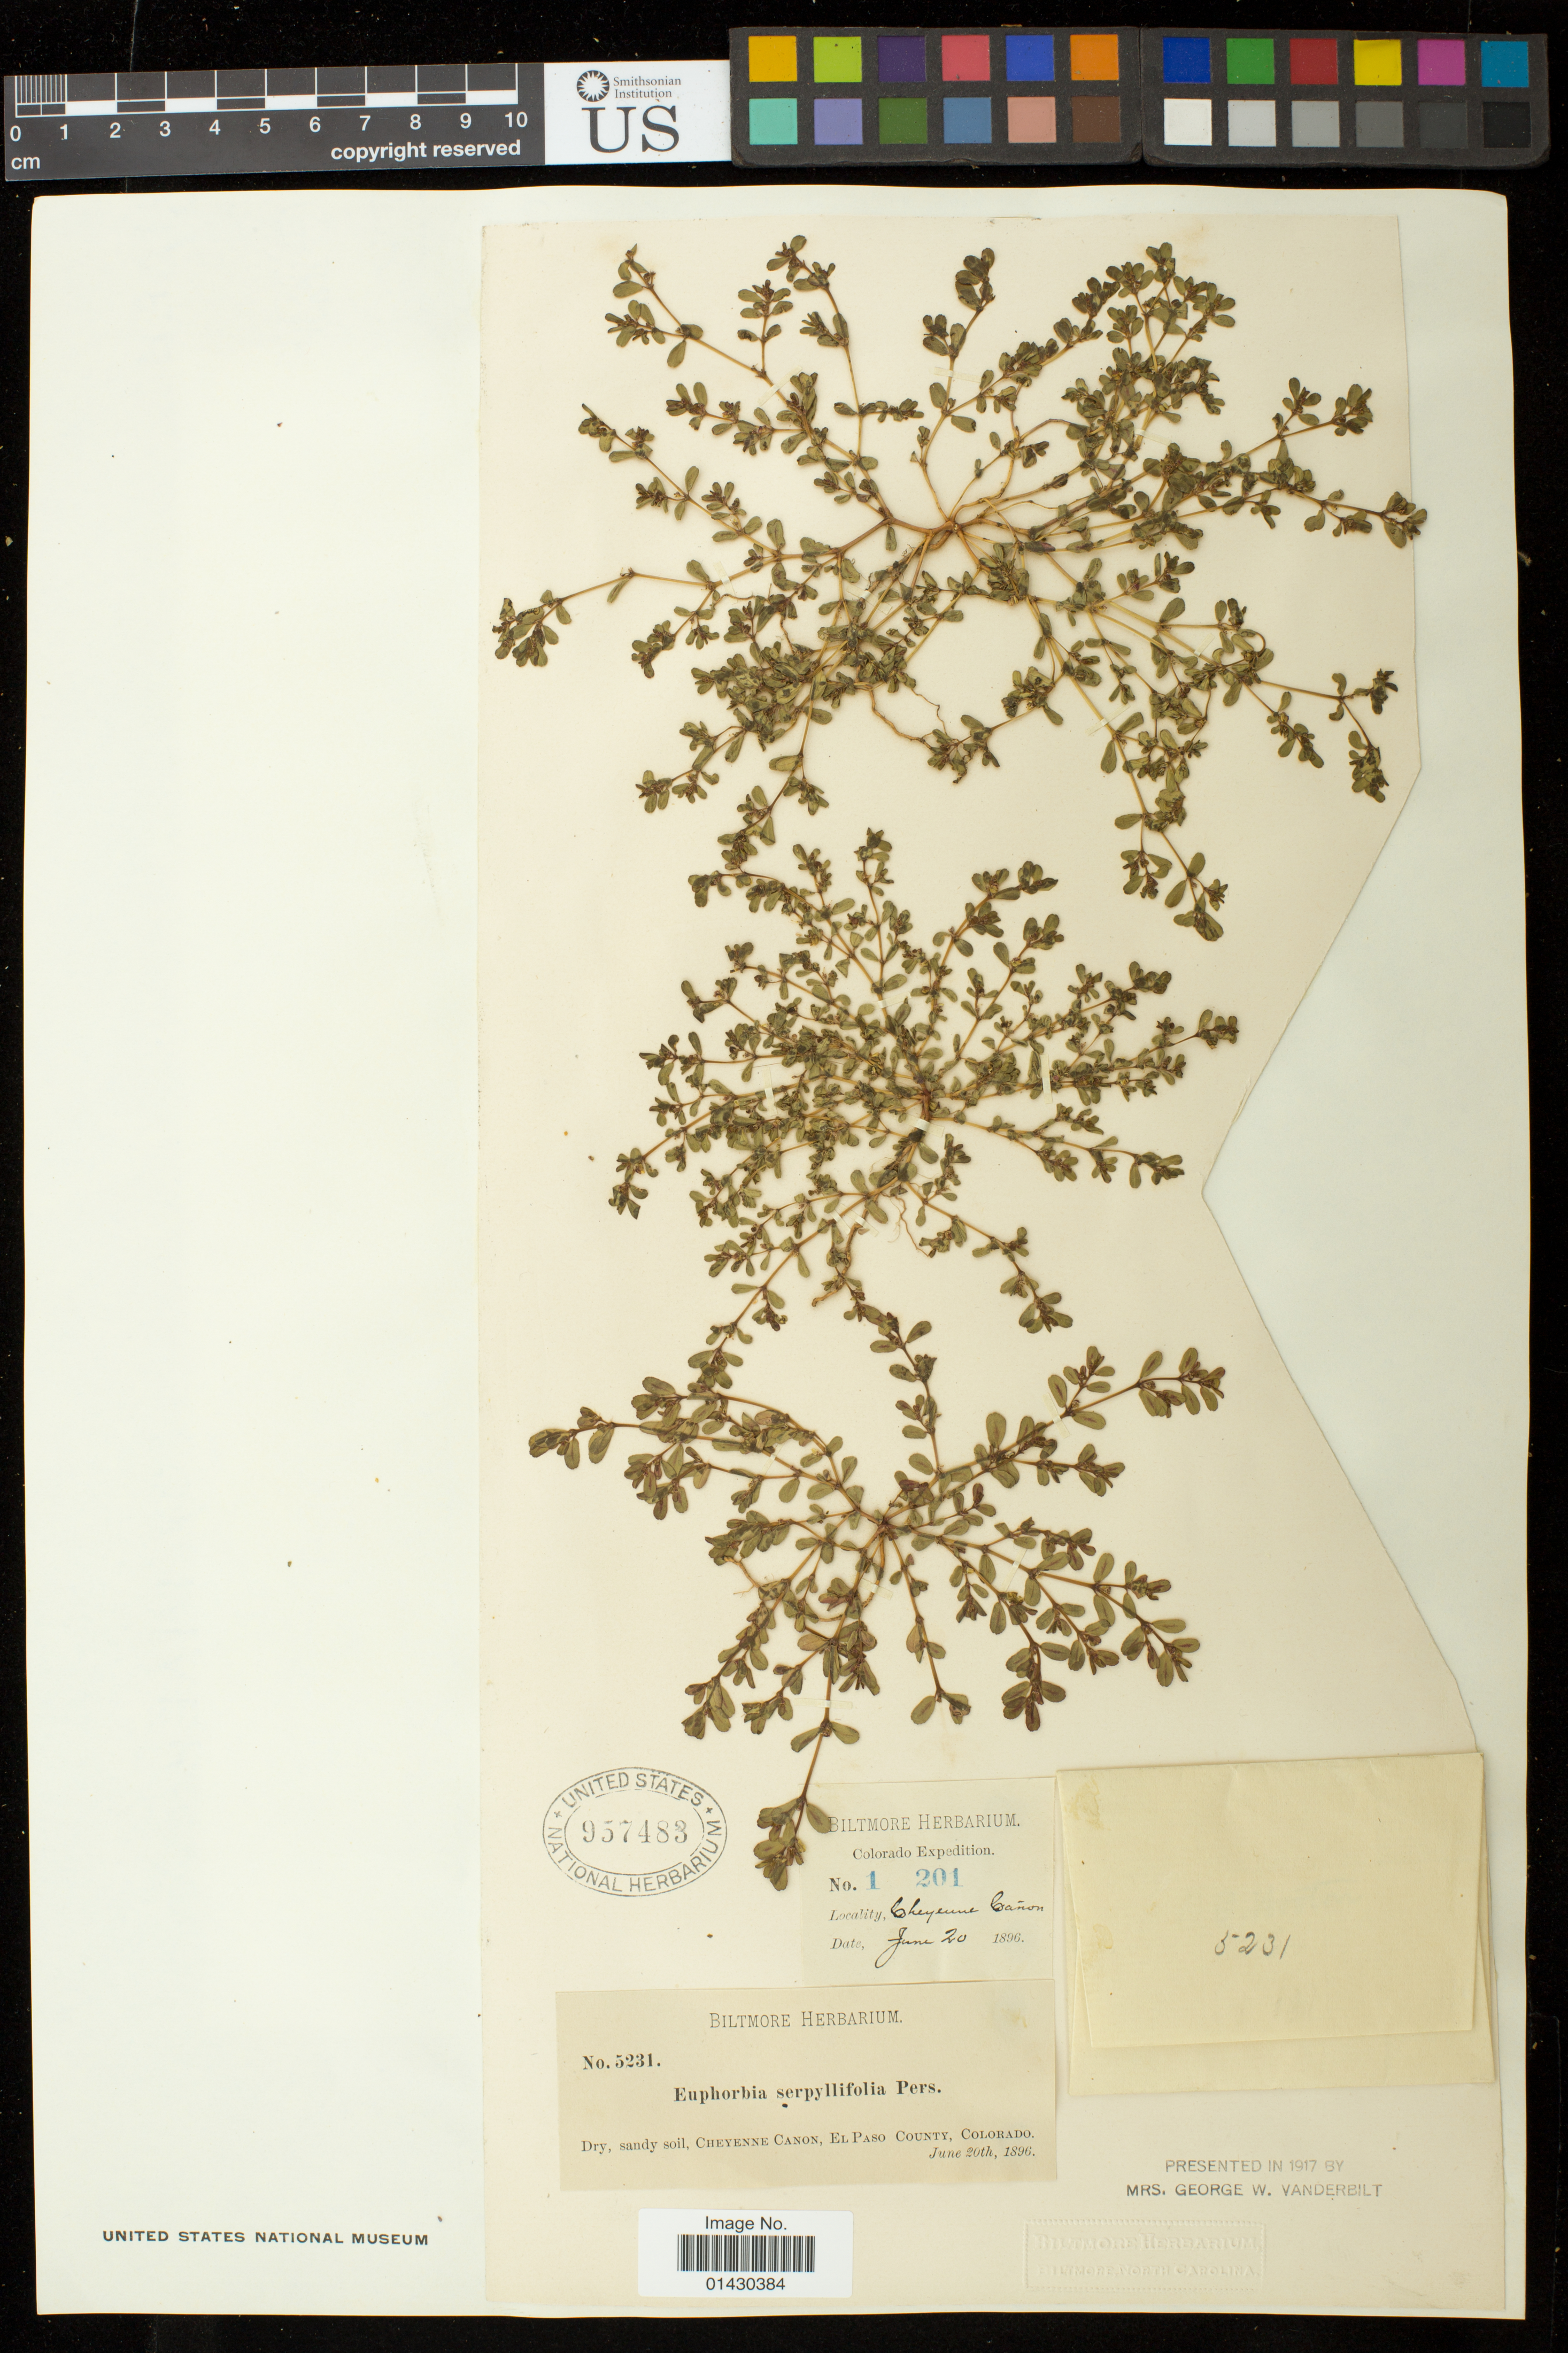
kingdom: Plantae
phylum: Tracheophyta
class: Magnoliopsida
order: Malpighiales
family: Euphorbiaceae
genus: Euphorbia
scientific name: Euphorbia serpillifolia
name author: Pers.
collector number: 5231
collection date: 1896-06-20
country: United States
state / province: Colorado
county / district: El Paso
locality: Cheyenne Canon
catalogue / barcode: US 957483